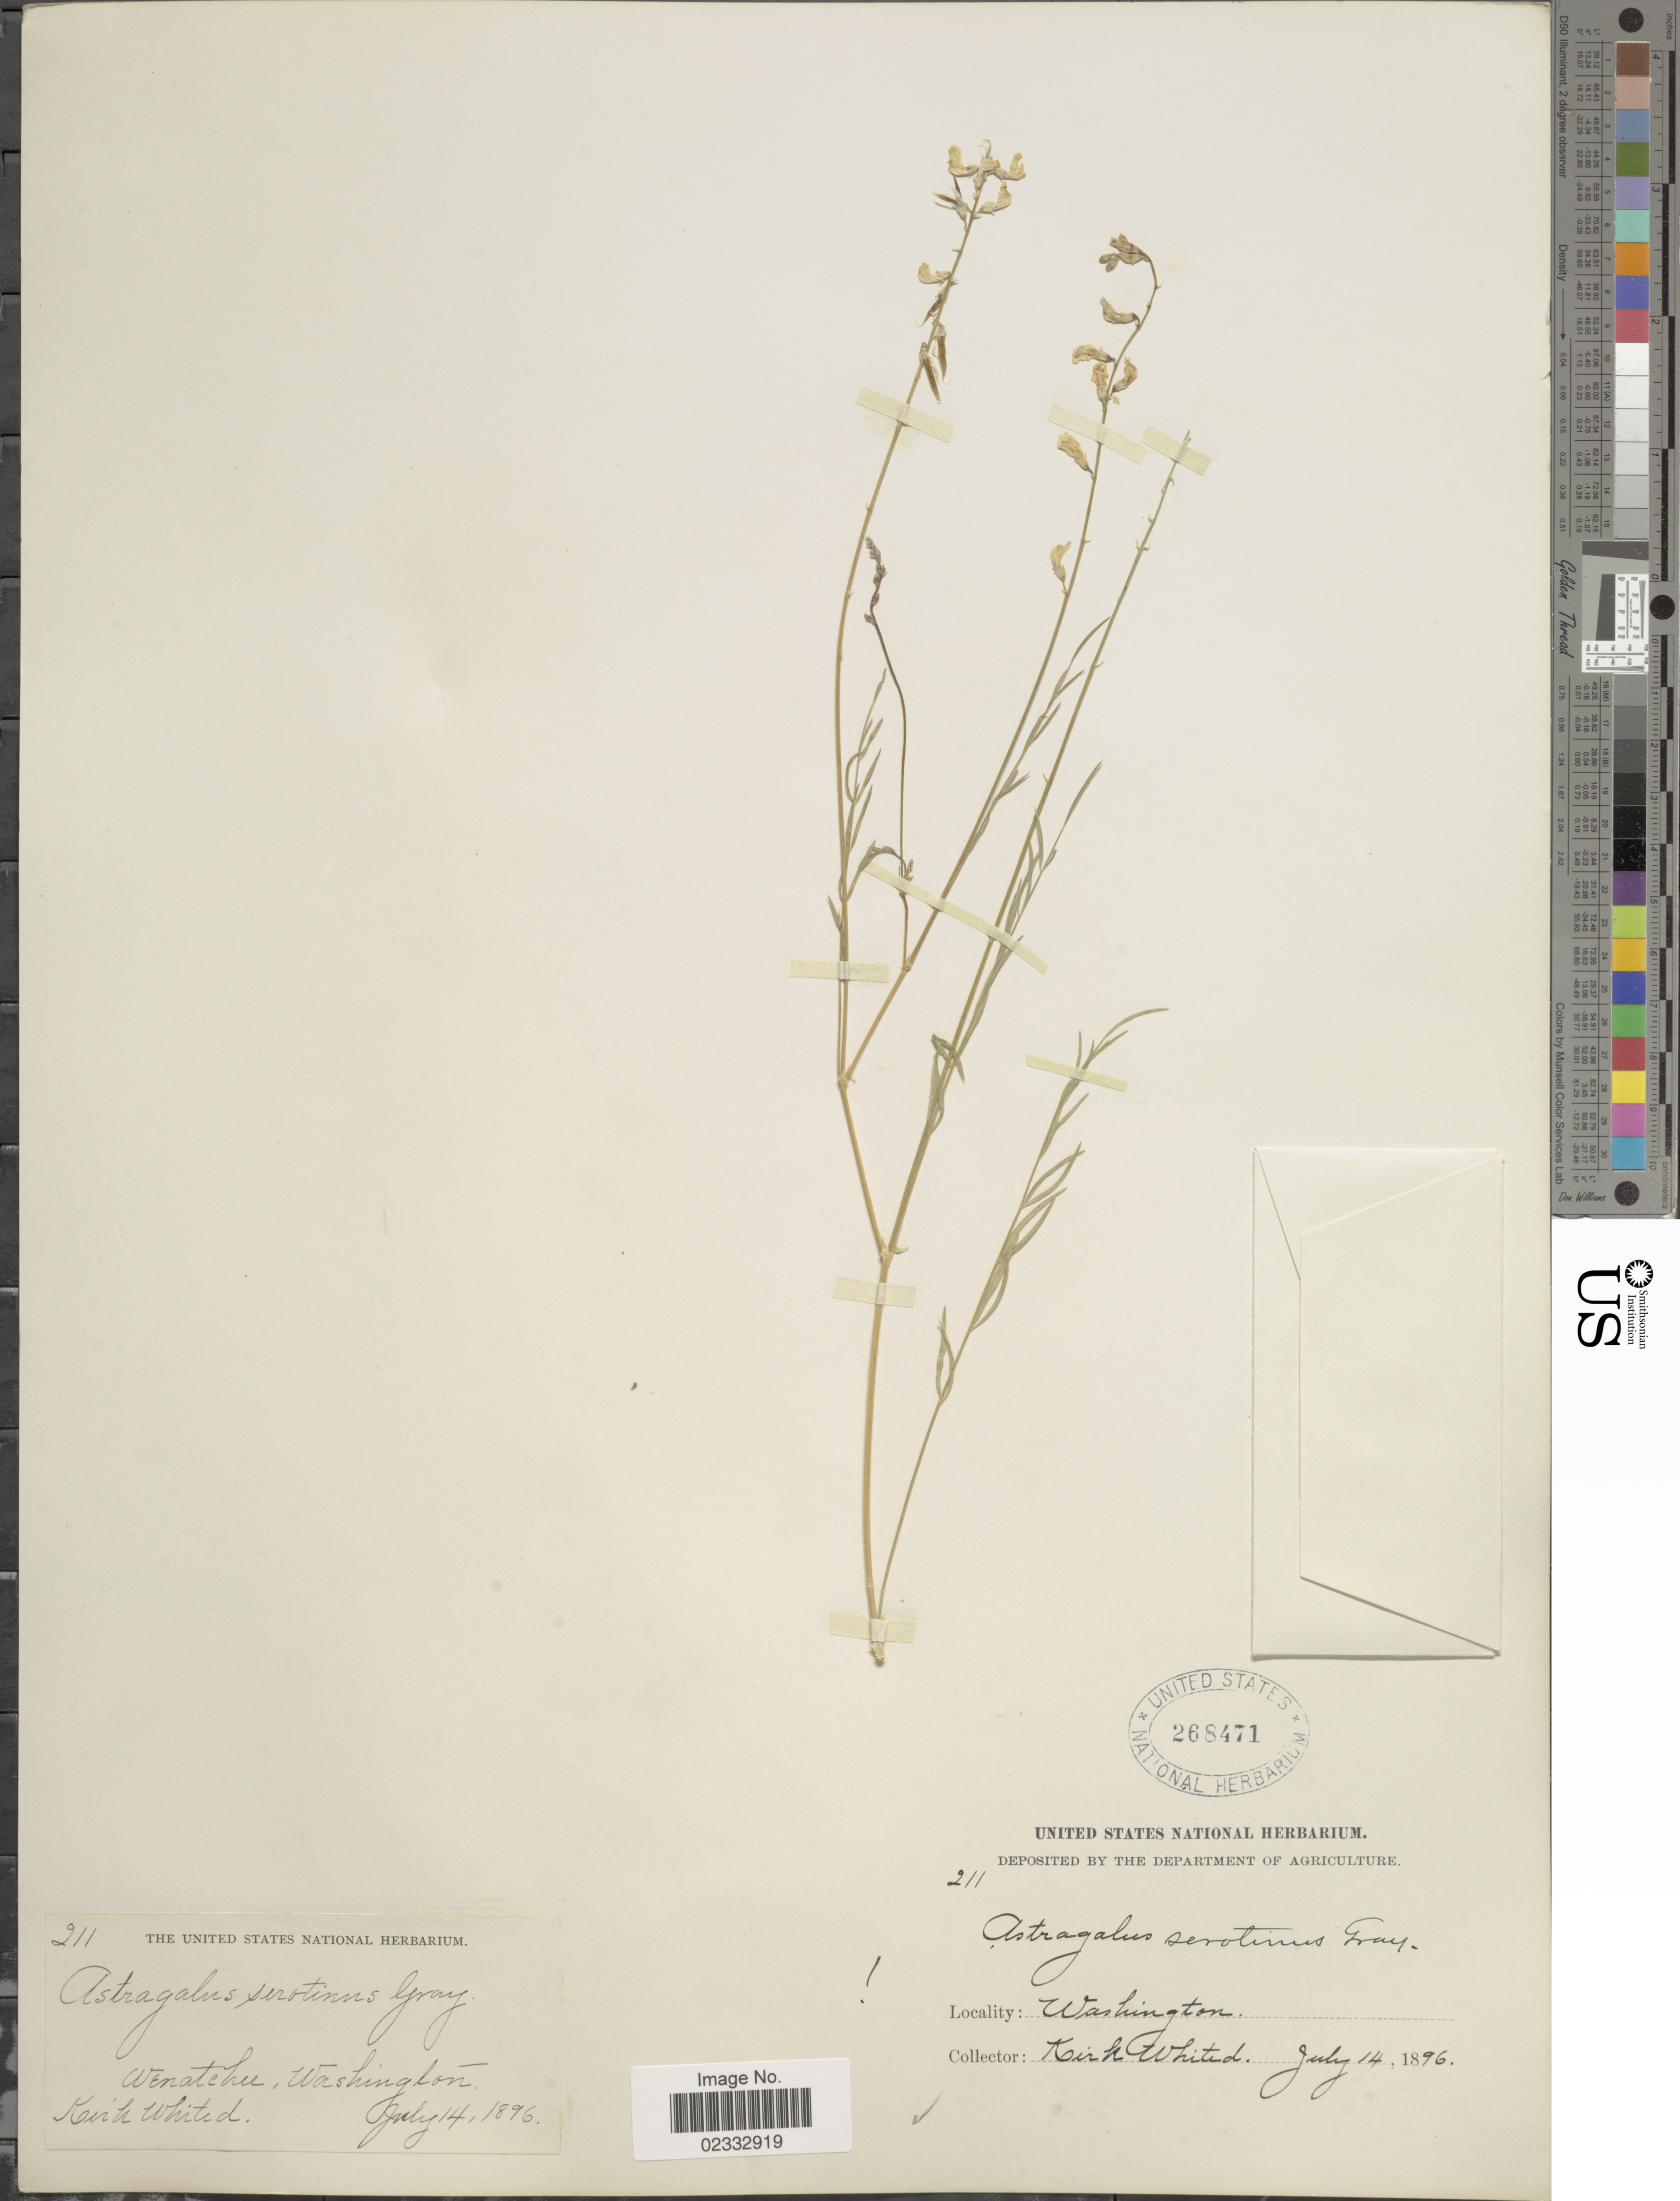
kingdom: Plantae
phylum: Tracheophyta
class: Magnoliopsida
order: Fabales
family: Fabaceae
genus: Astragalus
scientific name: Astragalus miser var. serotinus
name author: (A. Gray) Barneby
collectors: K. Whited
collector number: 211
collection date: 1896-07-14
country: United States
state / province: Washington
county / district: Chelan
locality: Wenatchee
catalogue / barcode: US 268471